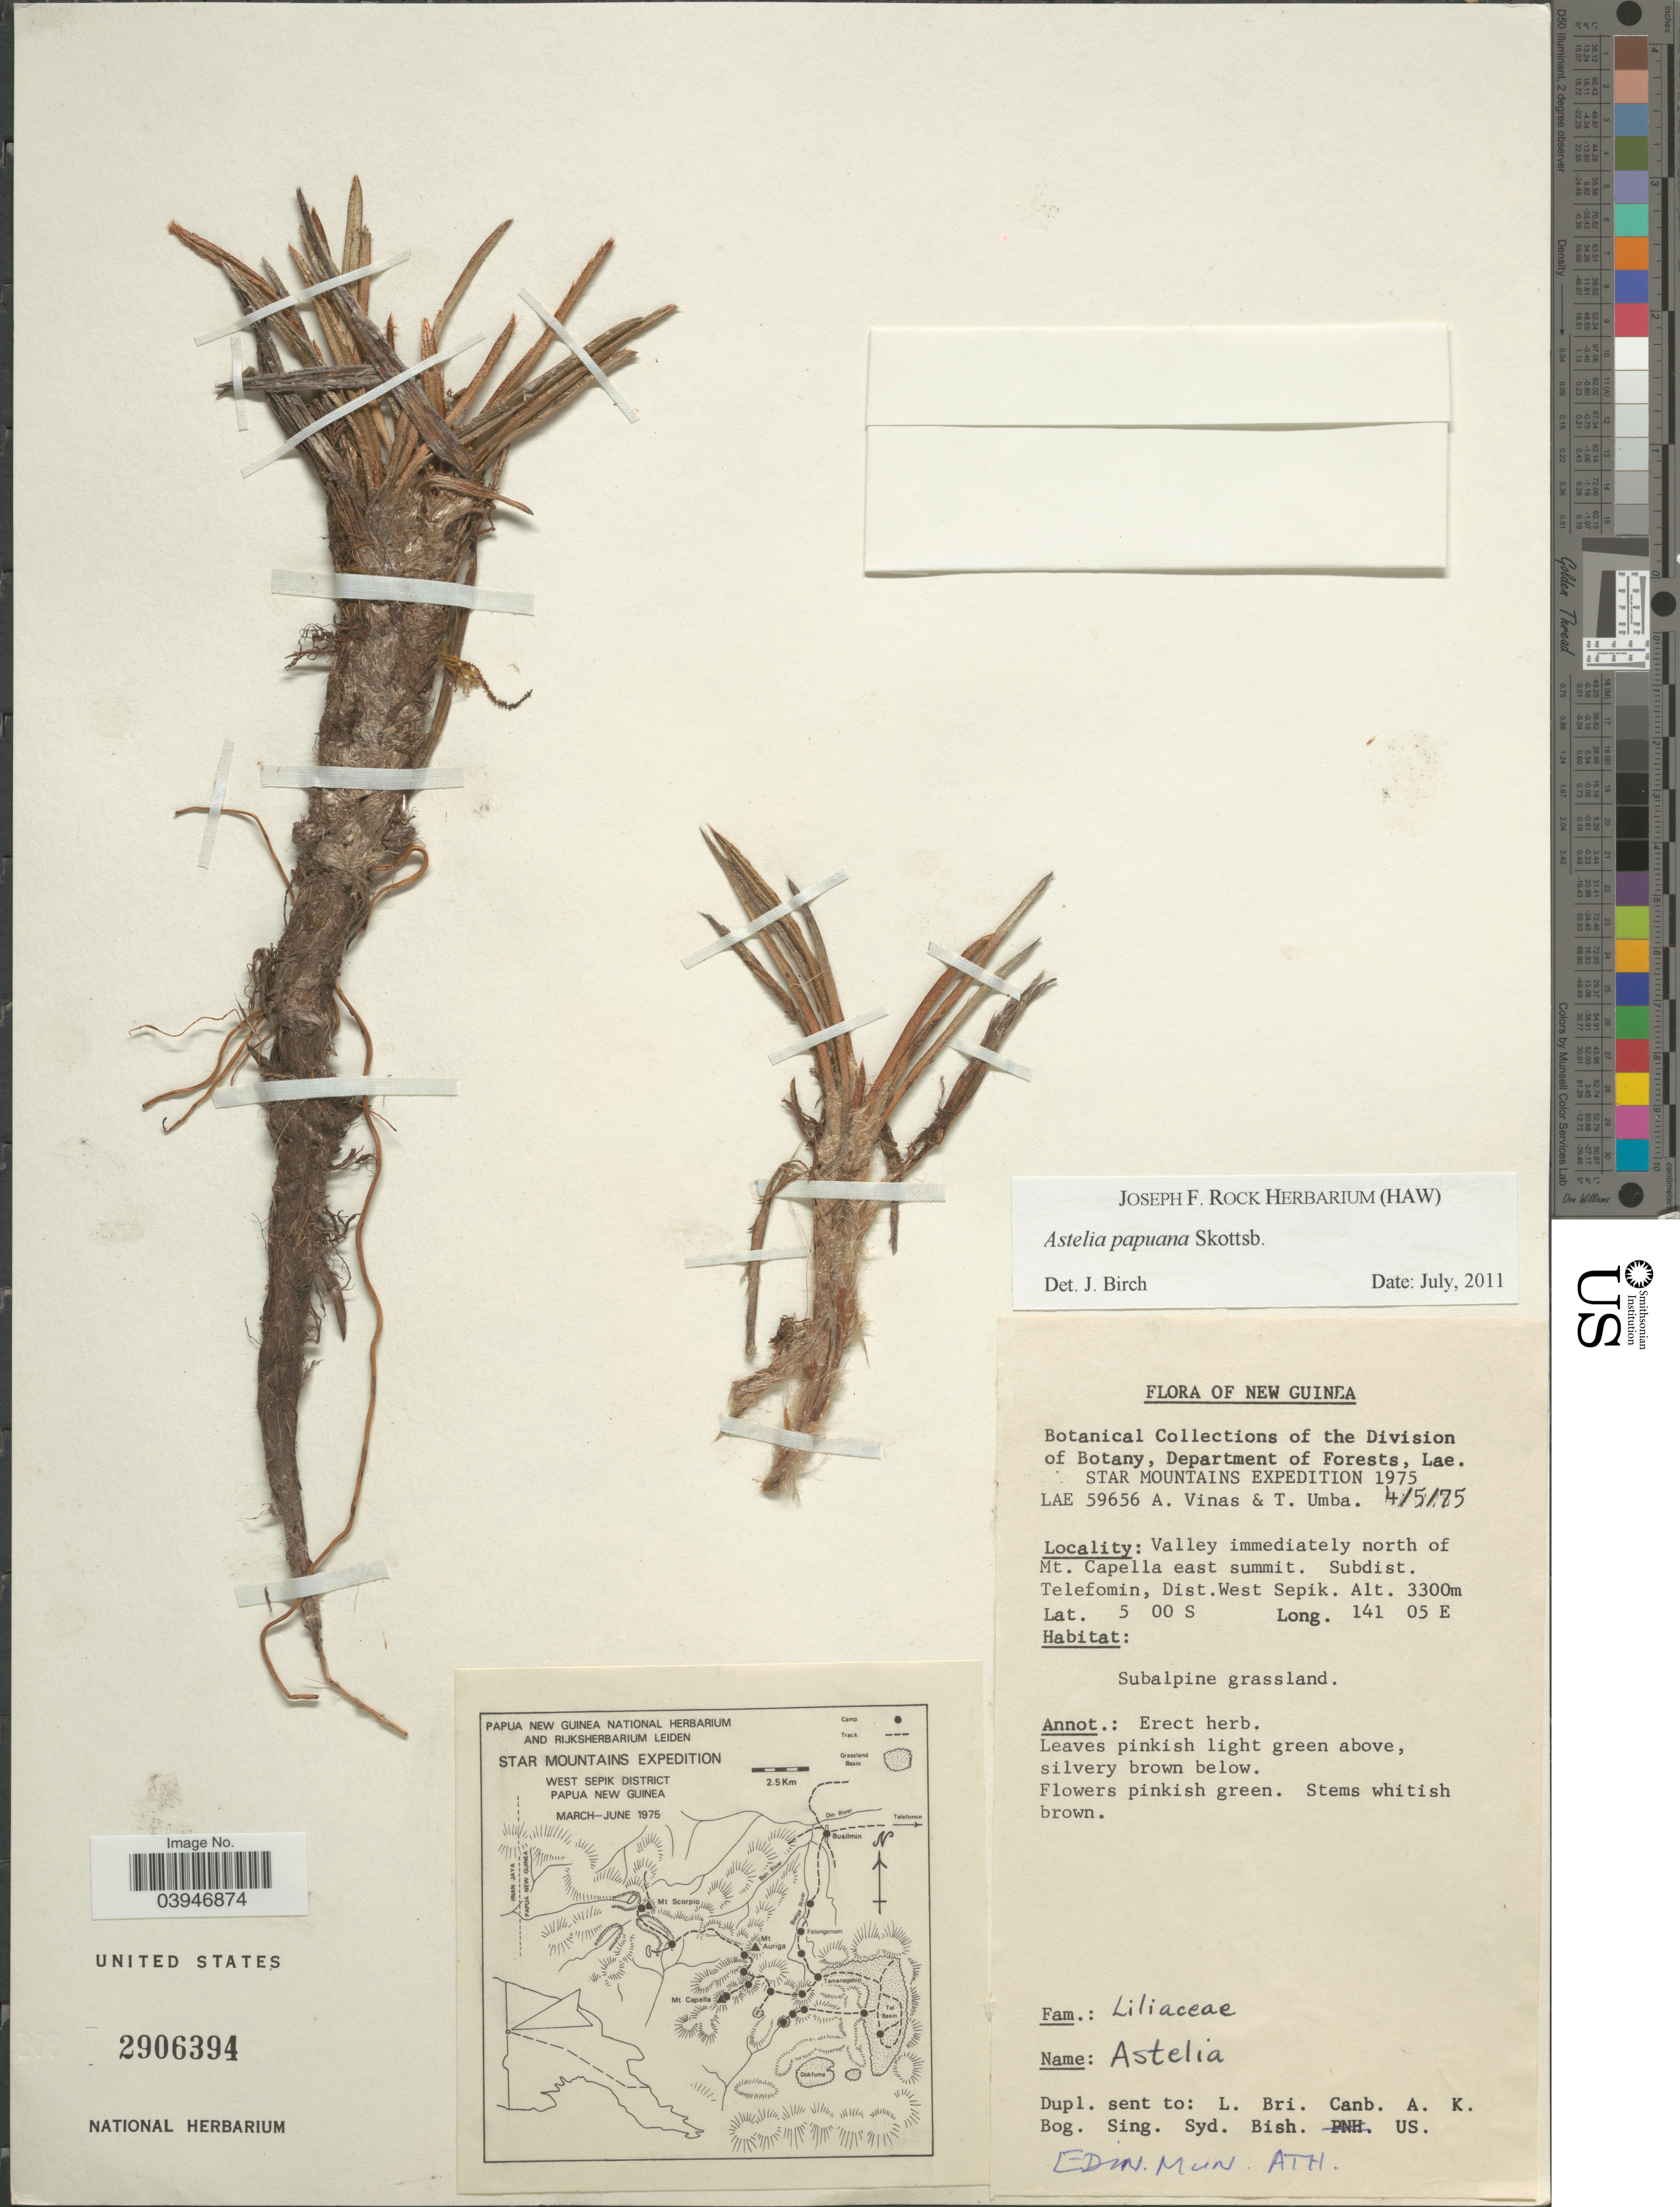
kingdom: Plantae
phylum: Tracheophyta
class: Liliopsida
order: Asparagales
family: Asteliaceae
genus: Astelia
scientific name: Astelia papuana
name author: Skottsb.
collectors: A. Vinas & T. Umba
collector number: LAE 59656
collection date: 1975-05-04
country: Papua New Guinea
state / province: Sandaun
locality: New Guinea. Valley immediately north of Mt. Capella east summit. Subdist. Telefomin, Dist.West Sepik.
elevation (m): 3300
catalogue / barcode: US 2906394